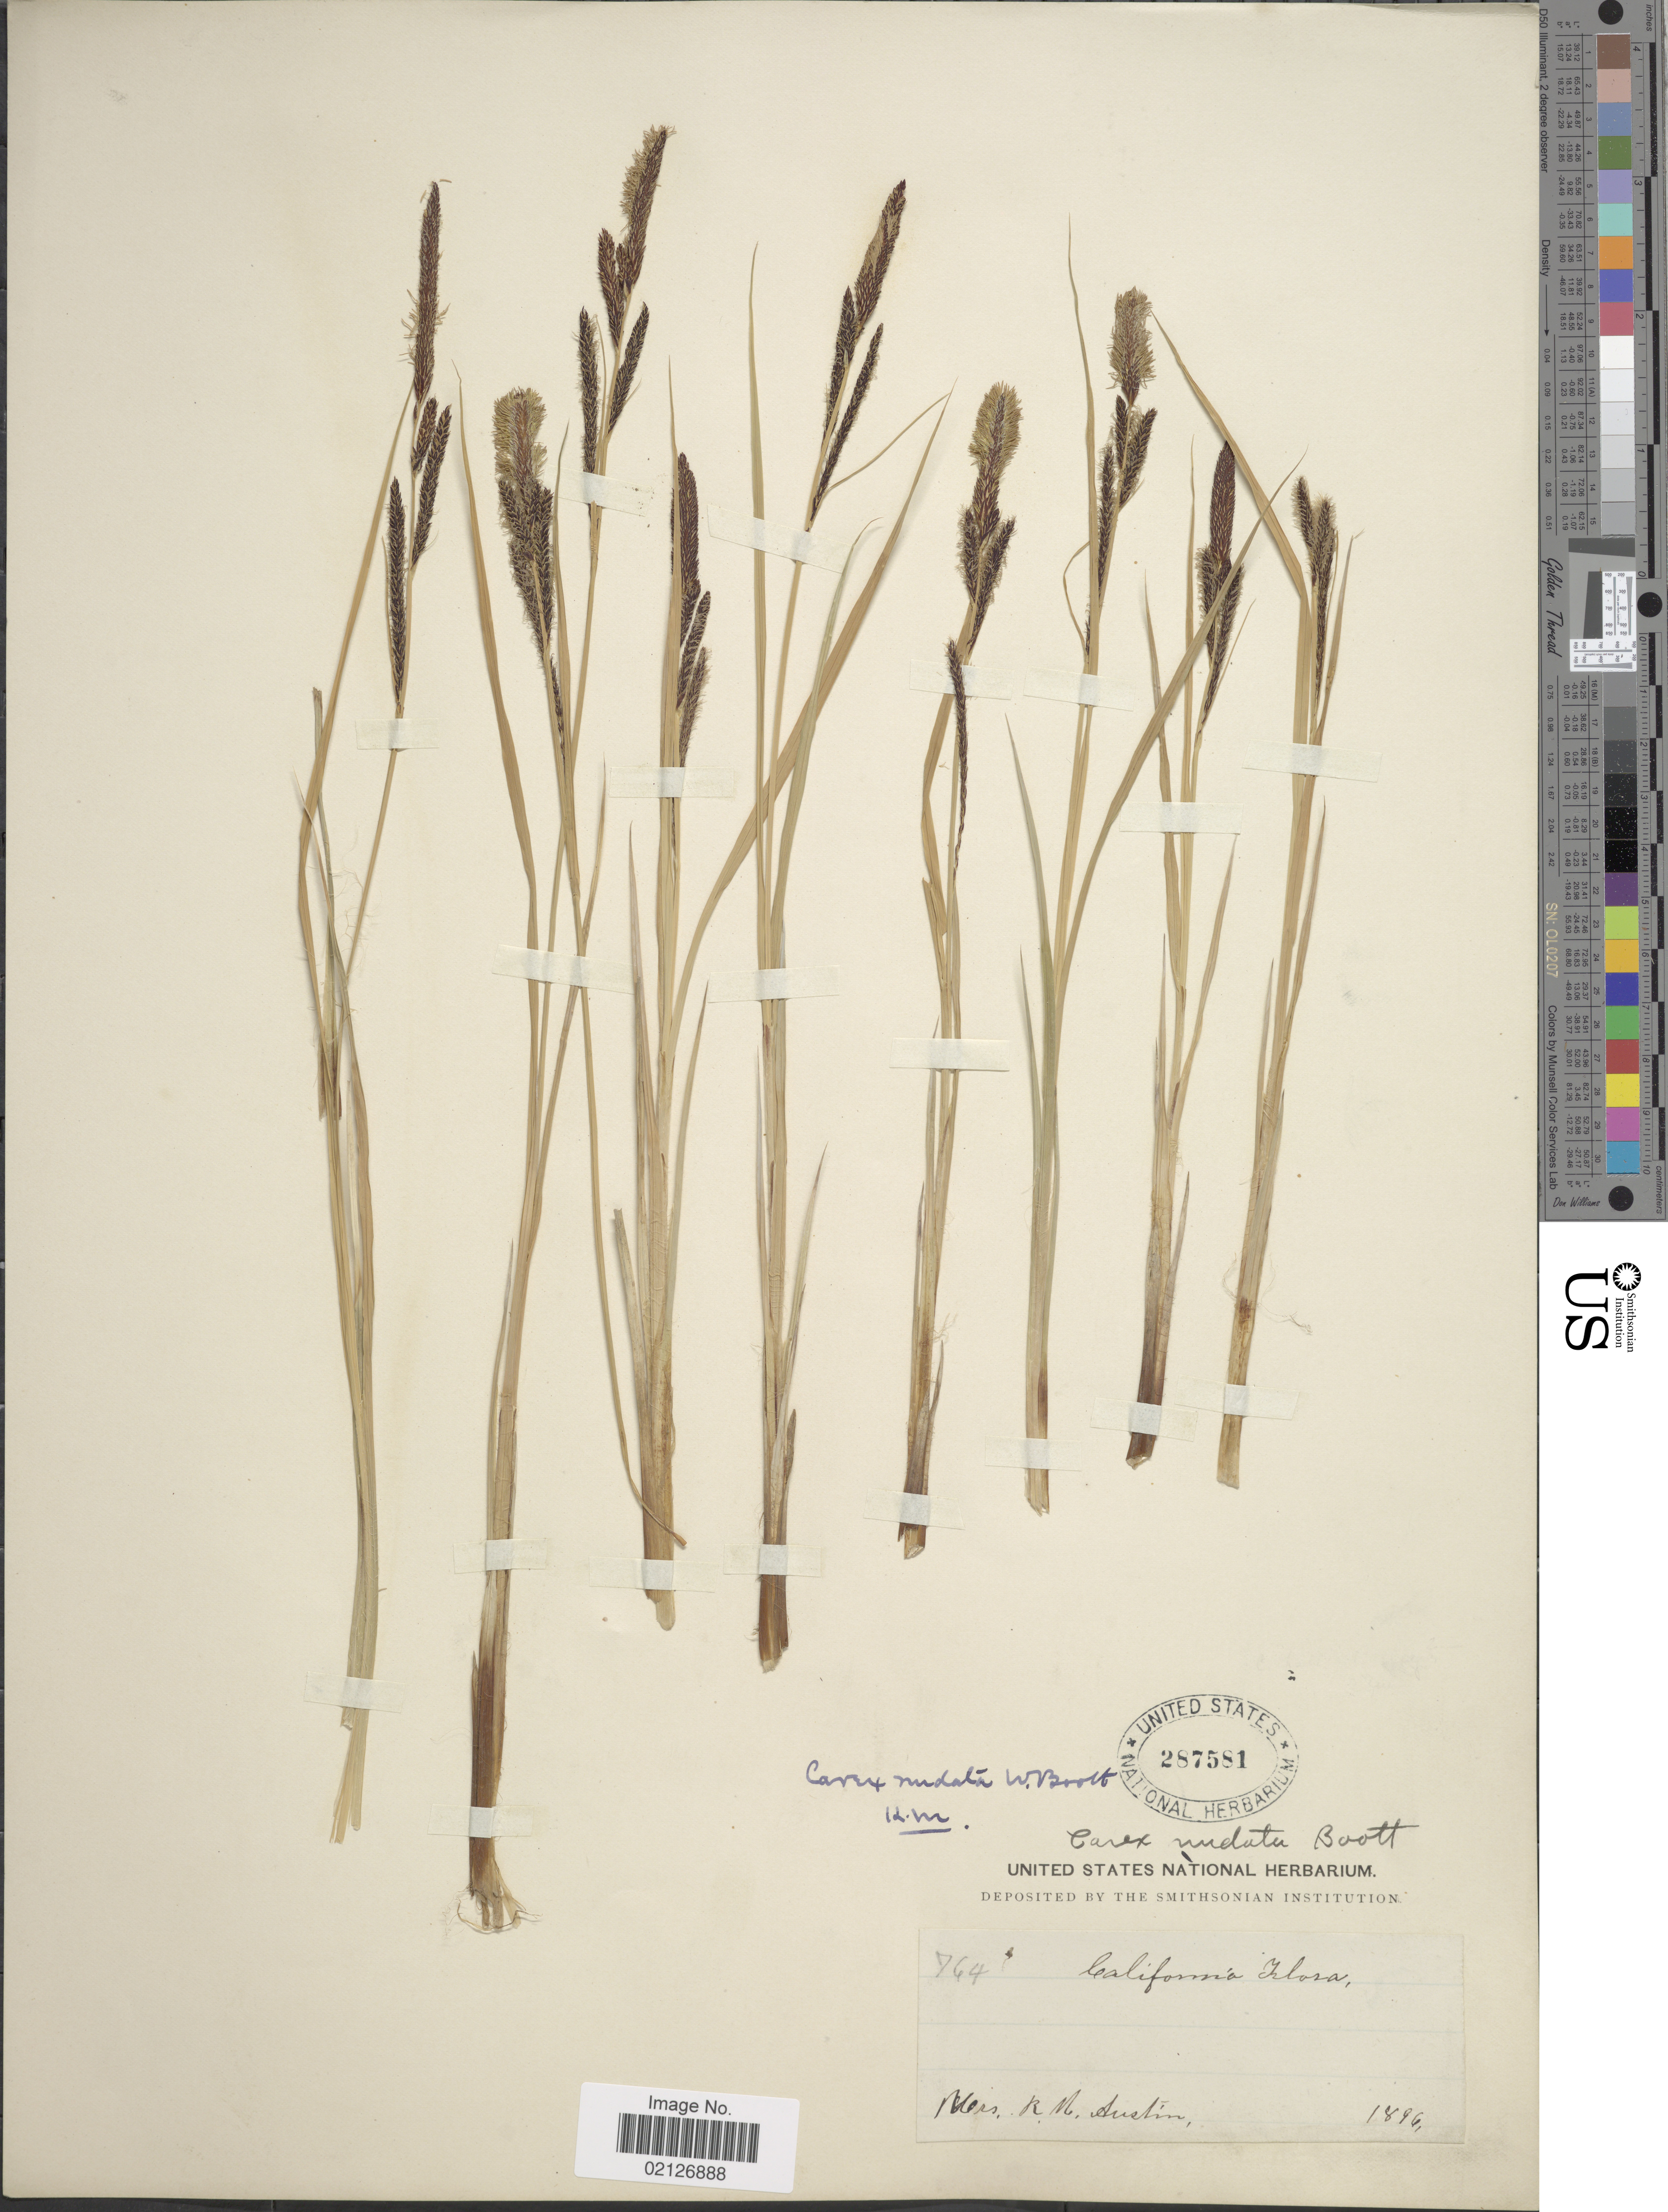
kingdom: Plantae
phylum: Tracheophyta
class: Liliopsida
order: Poales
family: Cyperaceae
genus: Carex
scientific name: Carex nudata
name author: W. Boott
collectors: R. Austin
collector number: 764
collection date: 1896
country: United States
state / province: California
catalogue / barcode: US 287581